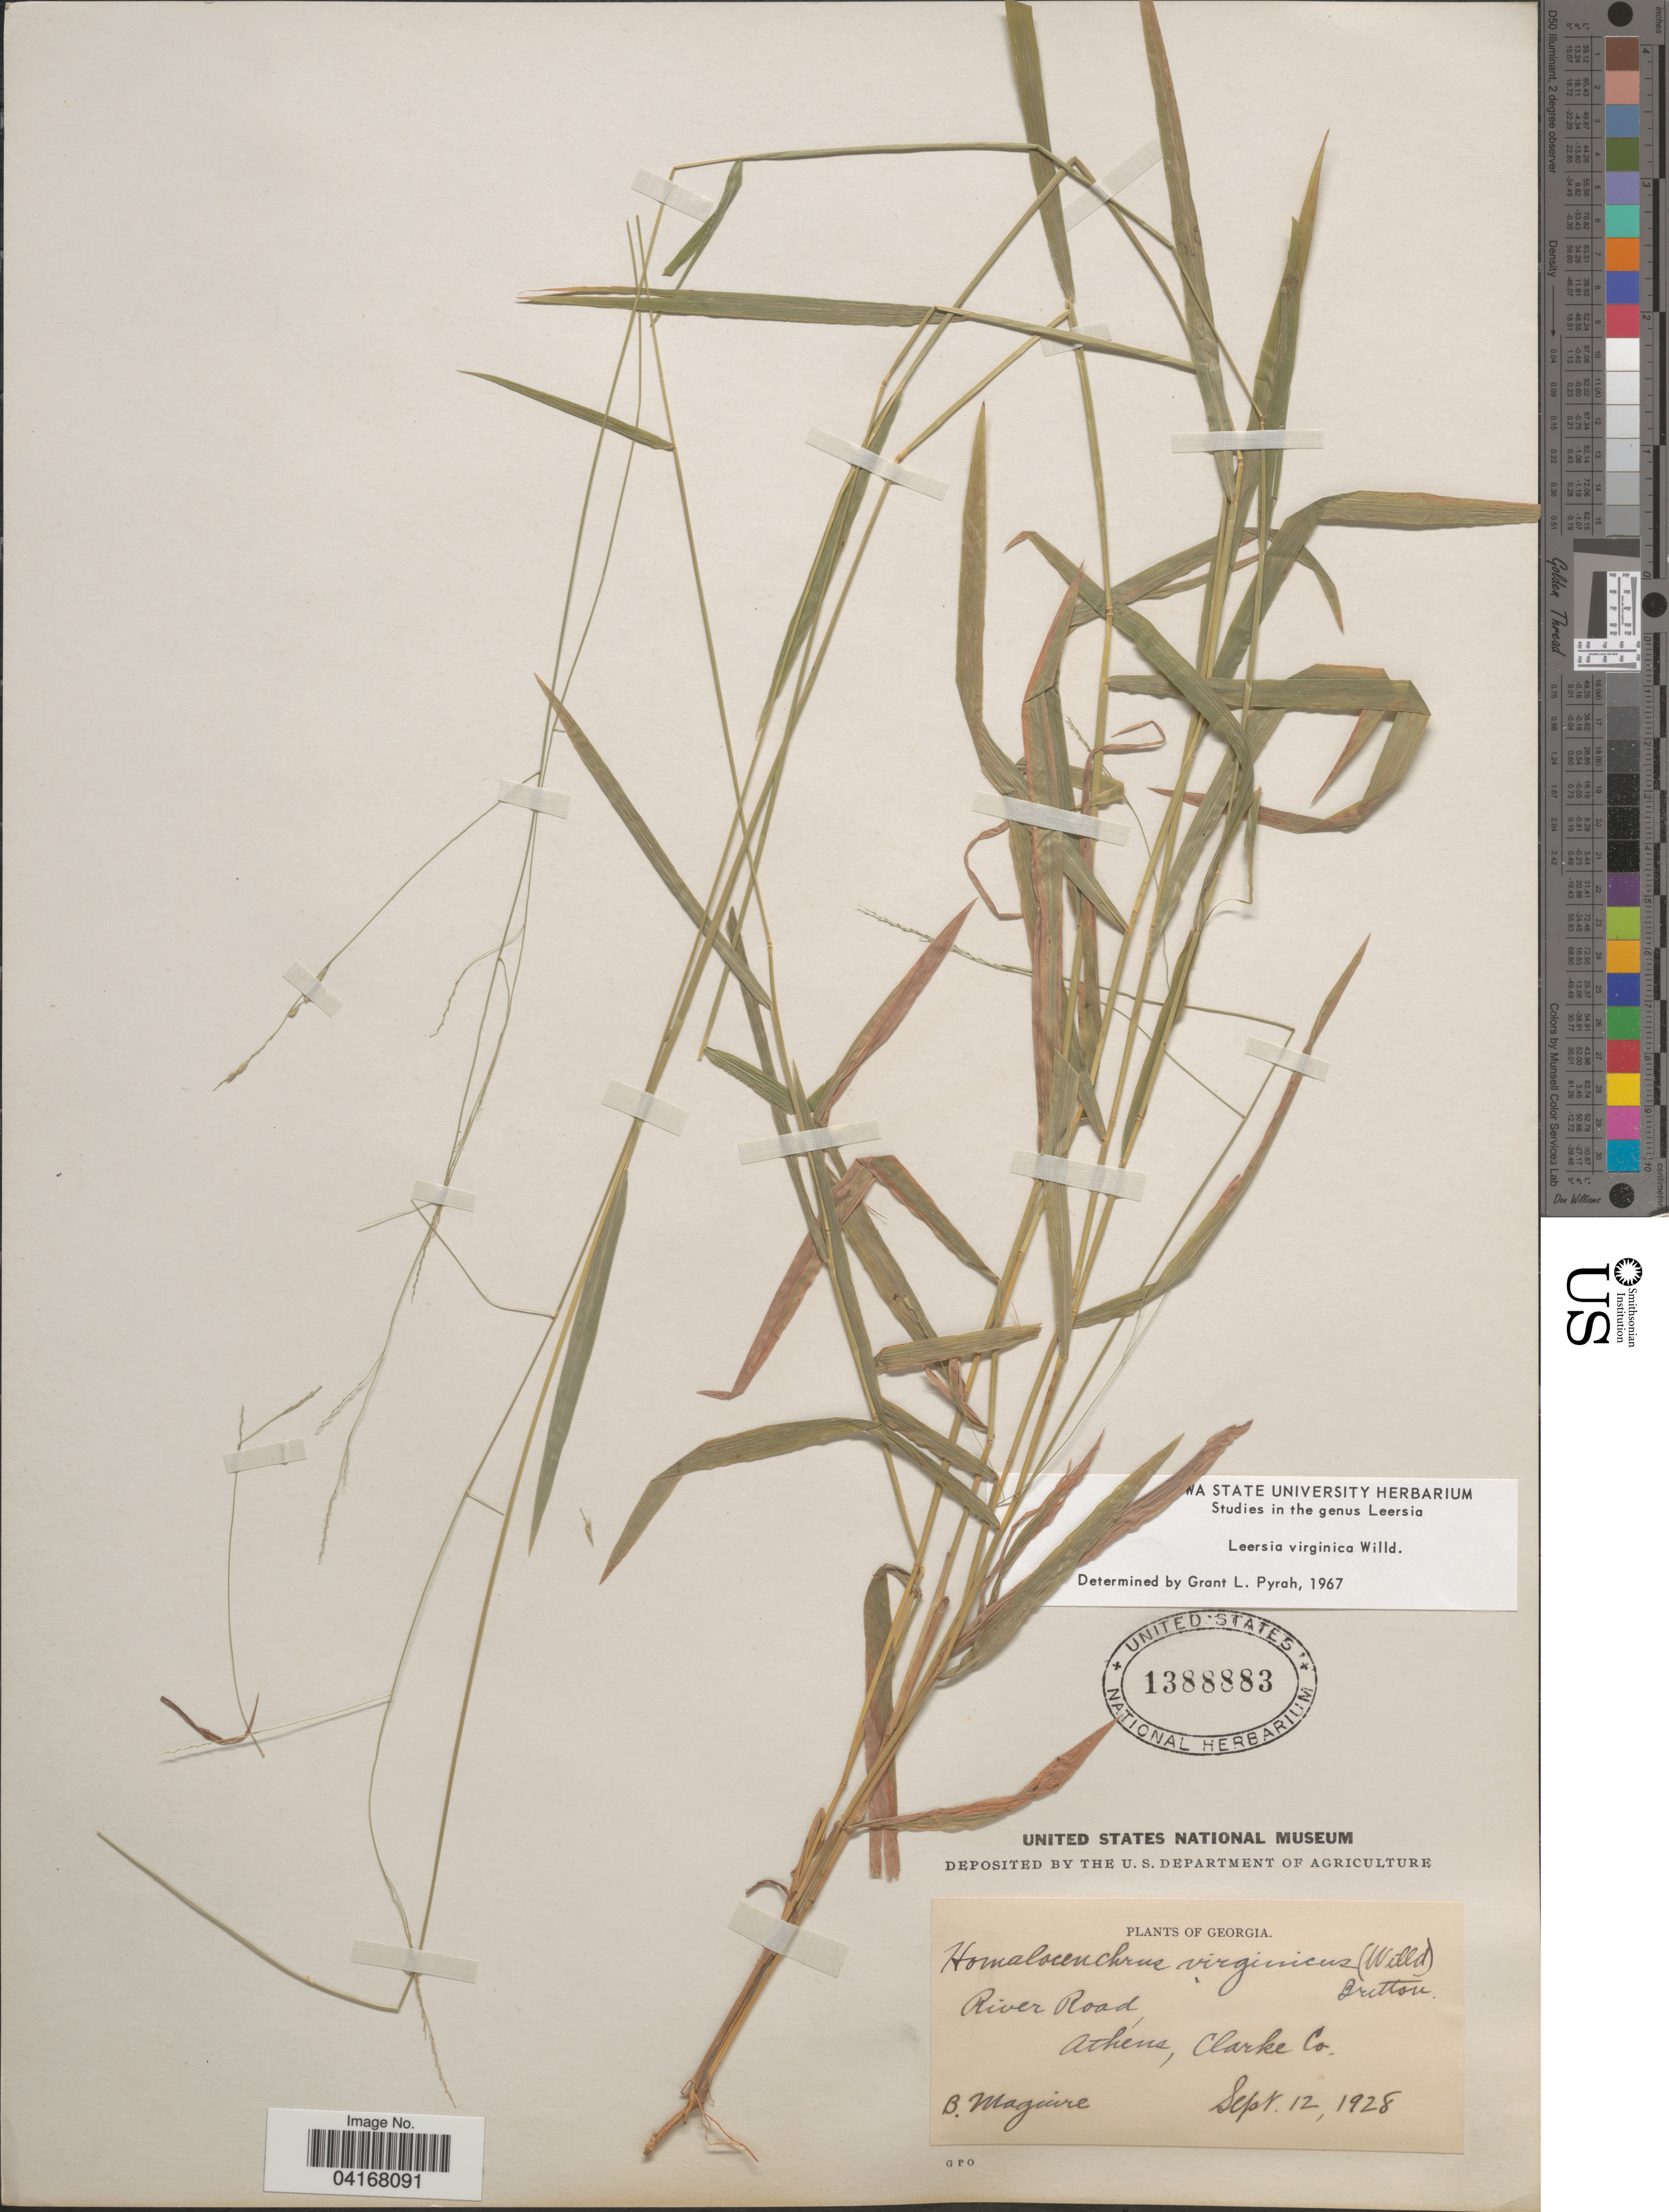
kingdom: Plantae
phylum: Tracheophyta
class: Liliopsida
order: Poales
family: Poaceae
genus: Leersia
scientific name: Leersia virginica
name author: Willd.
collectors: B. Maguire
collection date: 1928-09-12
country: United States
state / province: Georgia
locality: River Road, Athens, Clarke Co.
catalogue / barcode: US 1388883